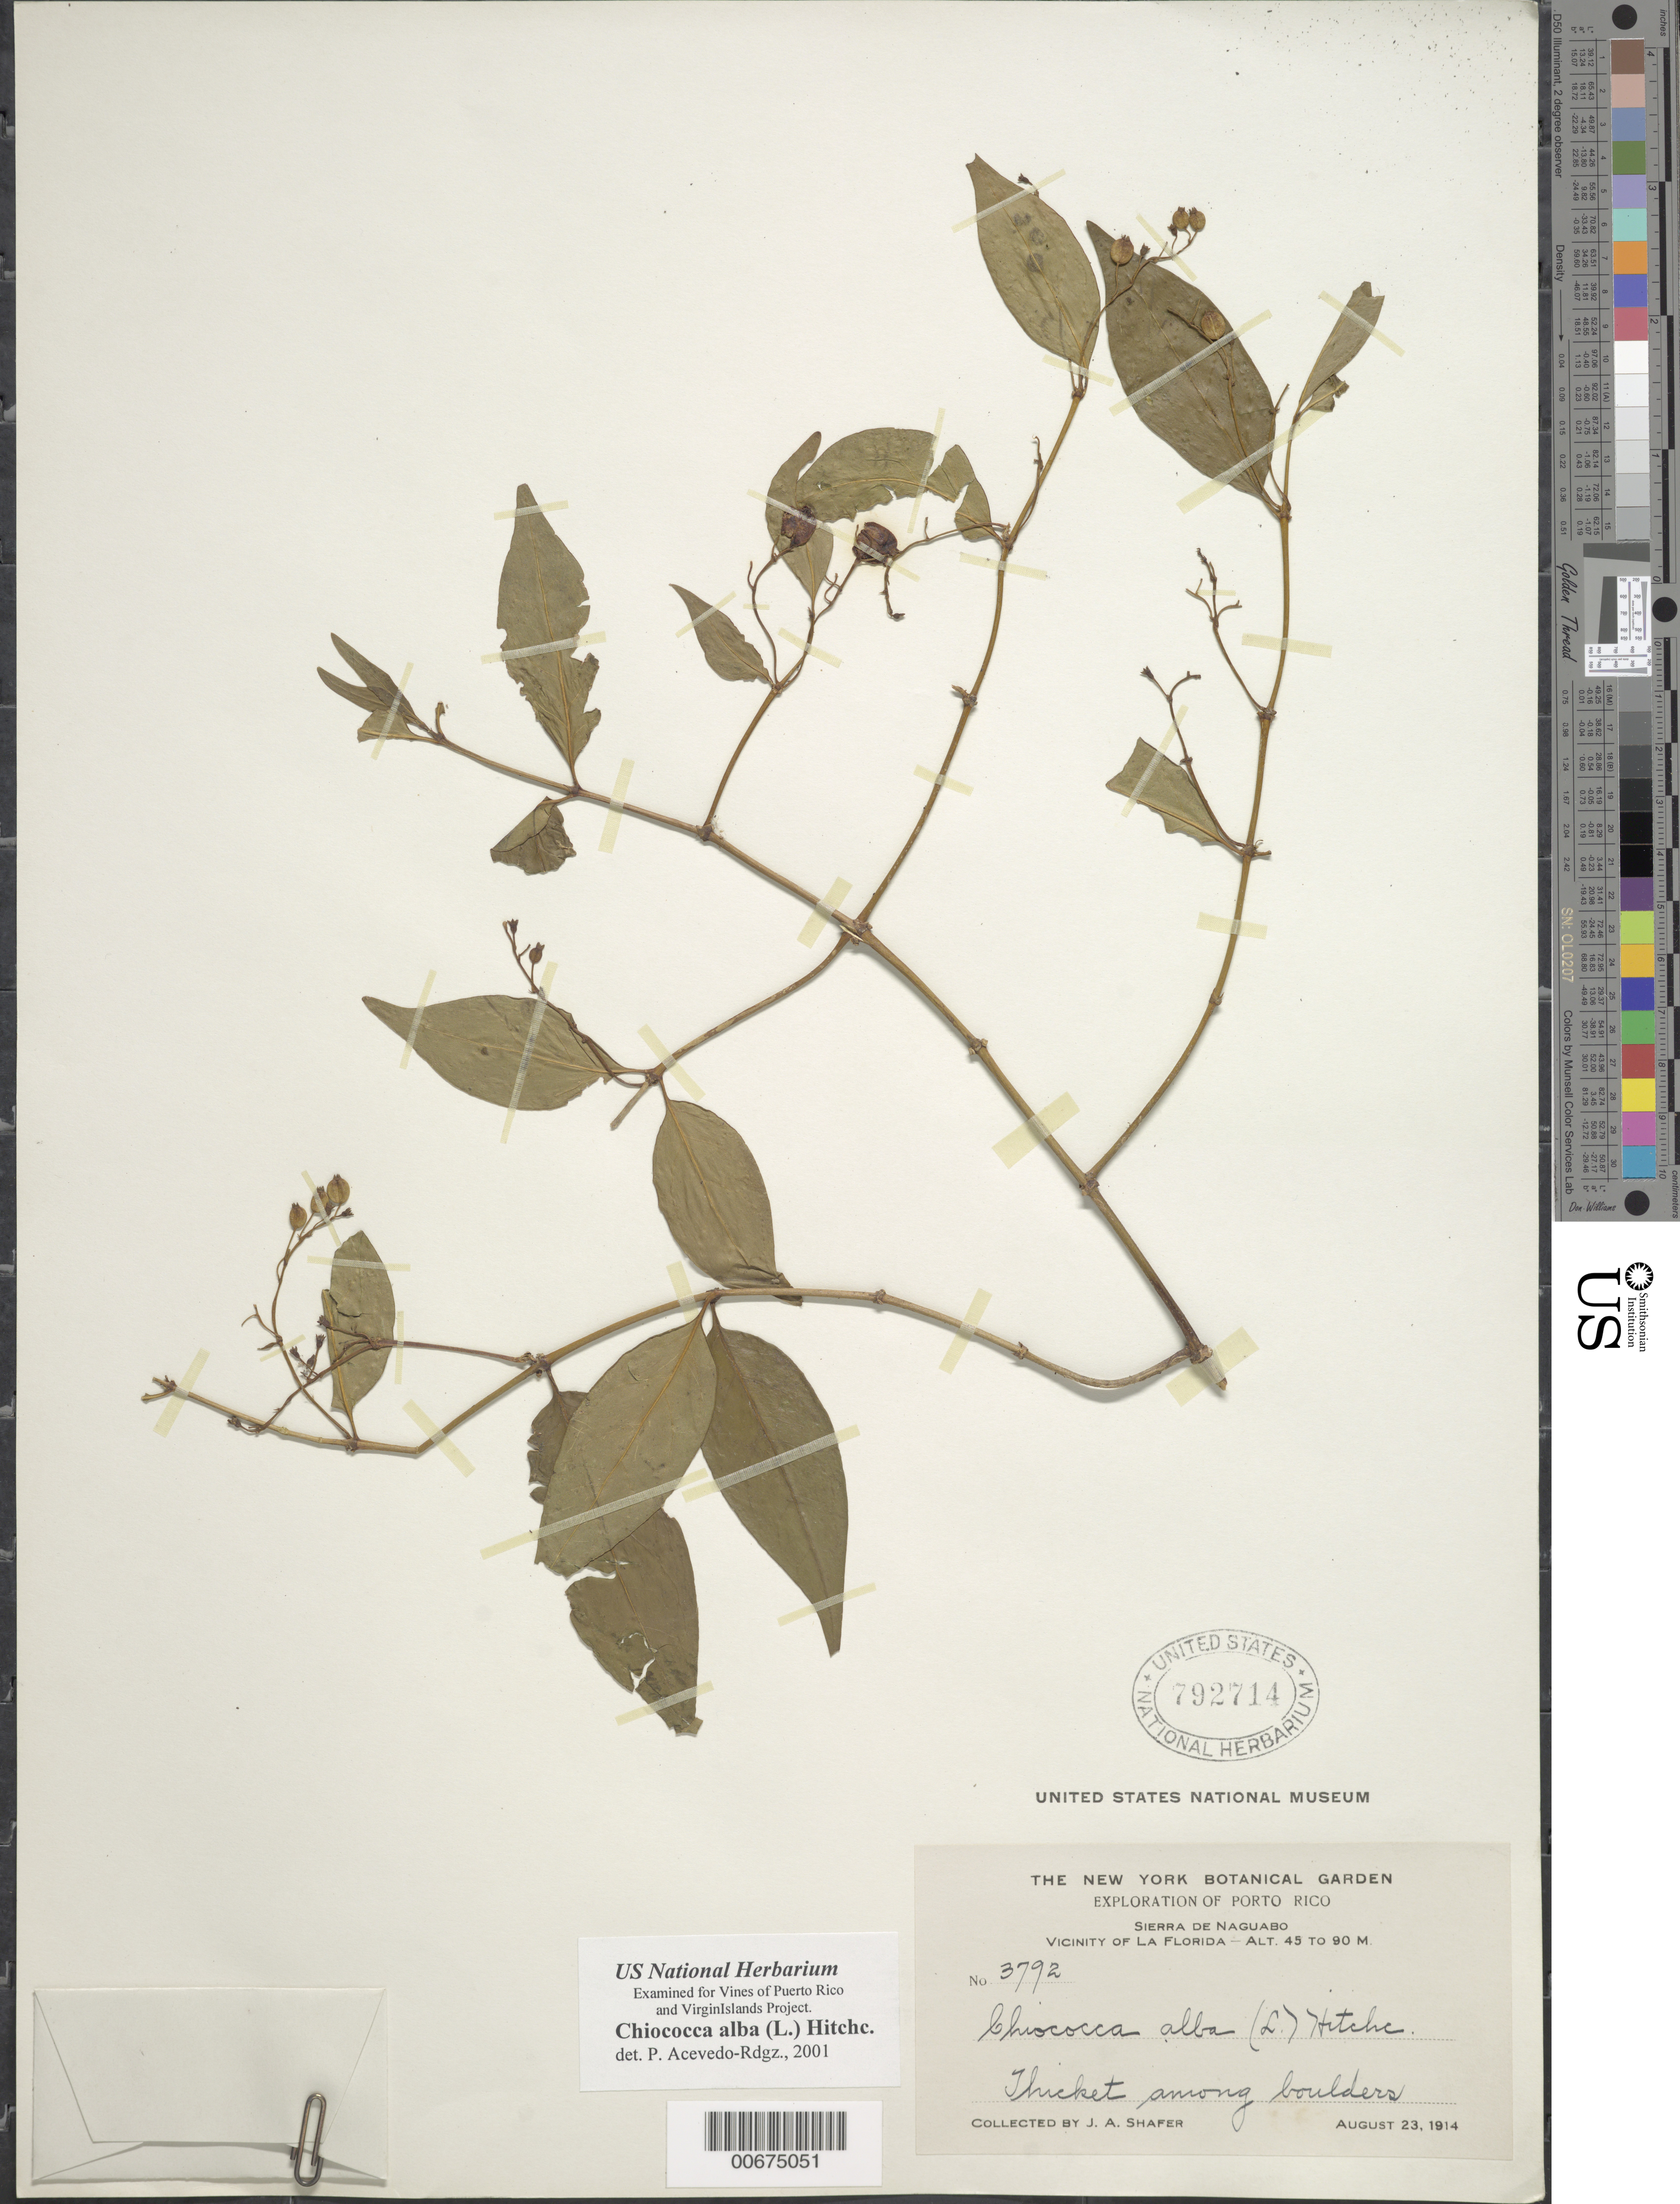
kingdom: Plantae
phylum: Tracheophyta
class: Magnoliopsida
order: Gentianales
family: Rubiaceae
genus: Chiococca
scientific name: Chiococca alba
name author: (L.) Hitchc.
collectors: J. A. Shafer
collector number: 3792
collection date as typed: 23 Aug 1914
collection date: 1914-08-23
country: Puerto Rico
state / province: Naguabo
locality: Sierra de Naguabo, vicinity of La Florida. Thicket among boulders.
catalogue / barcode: US 792714